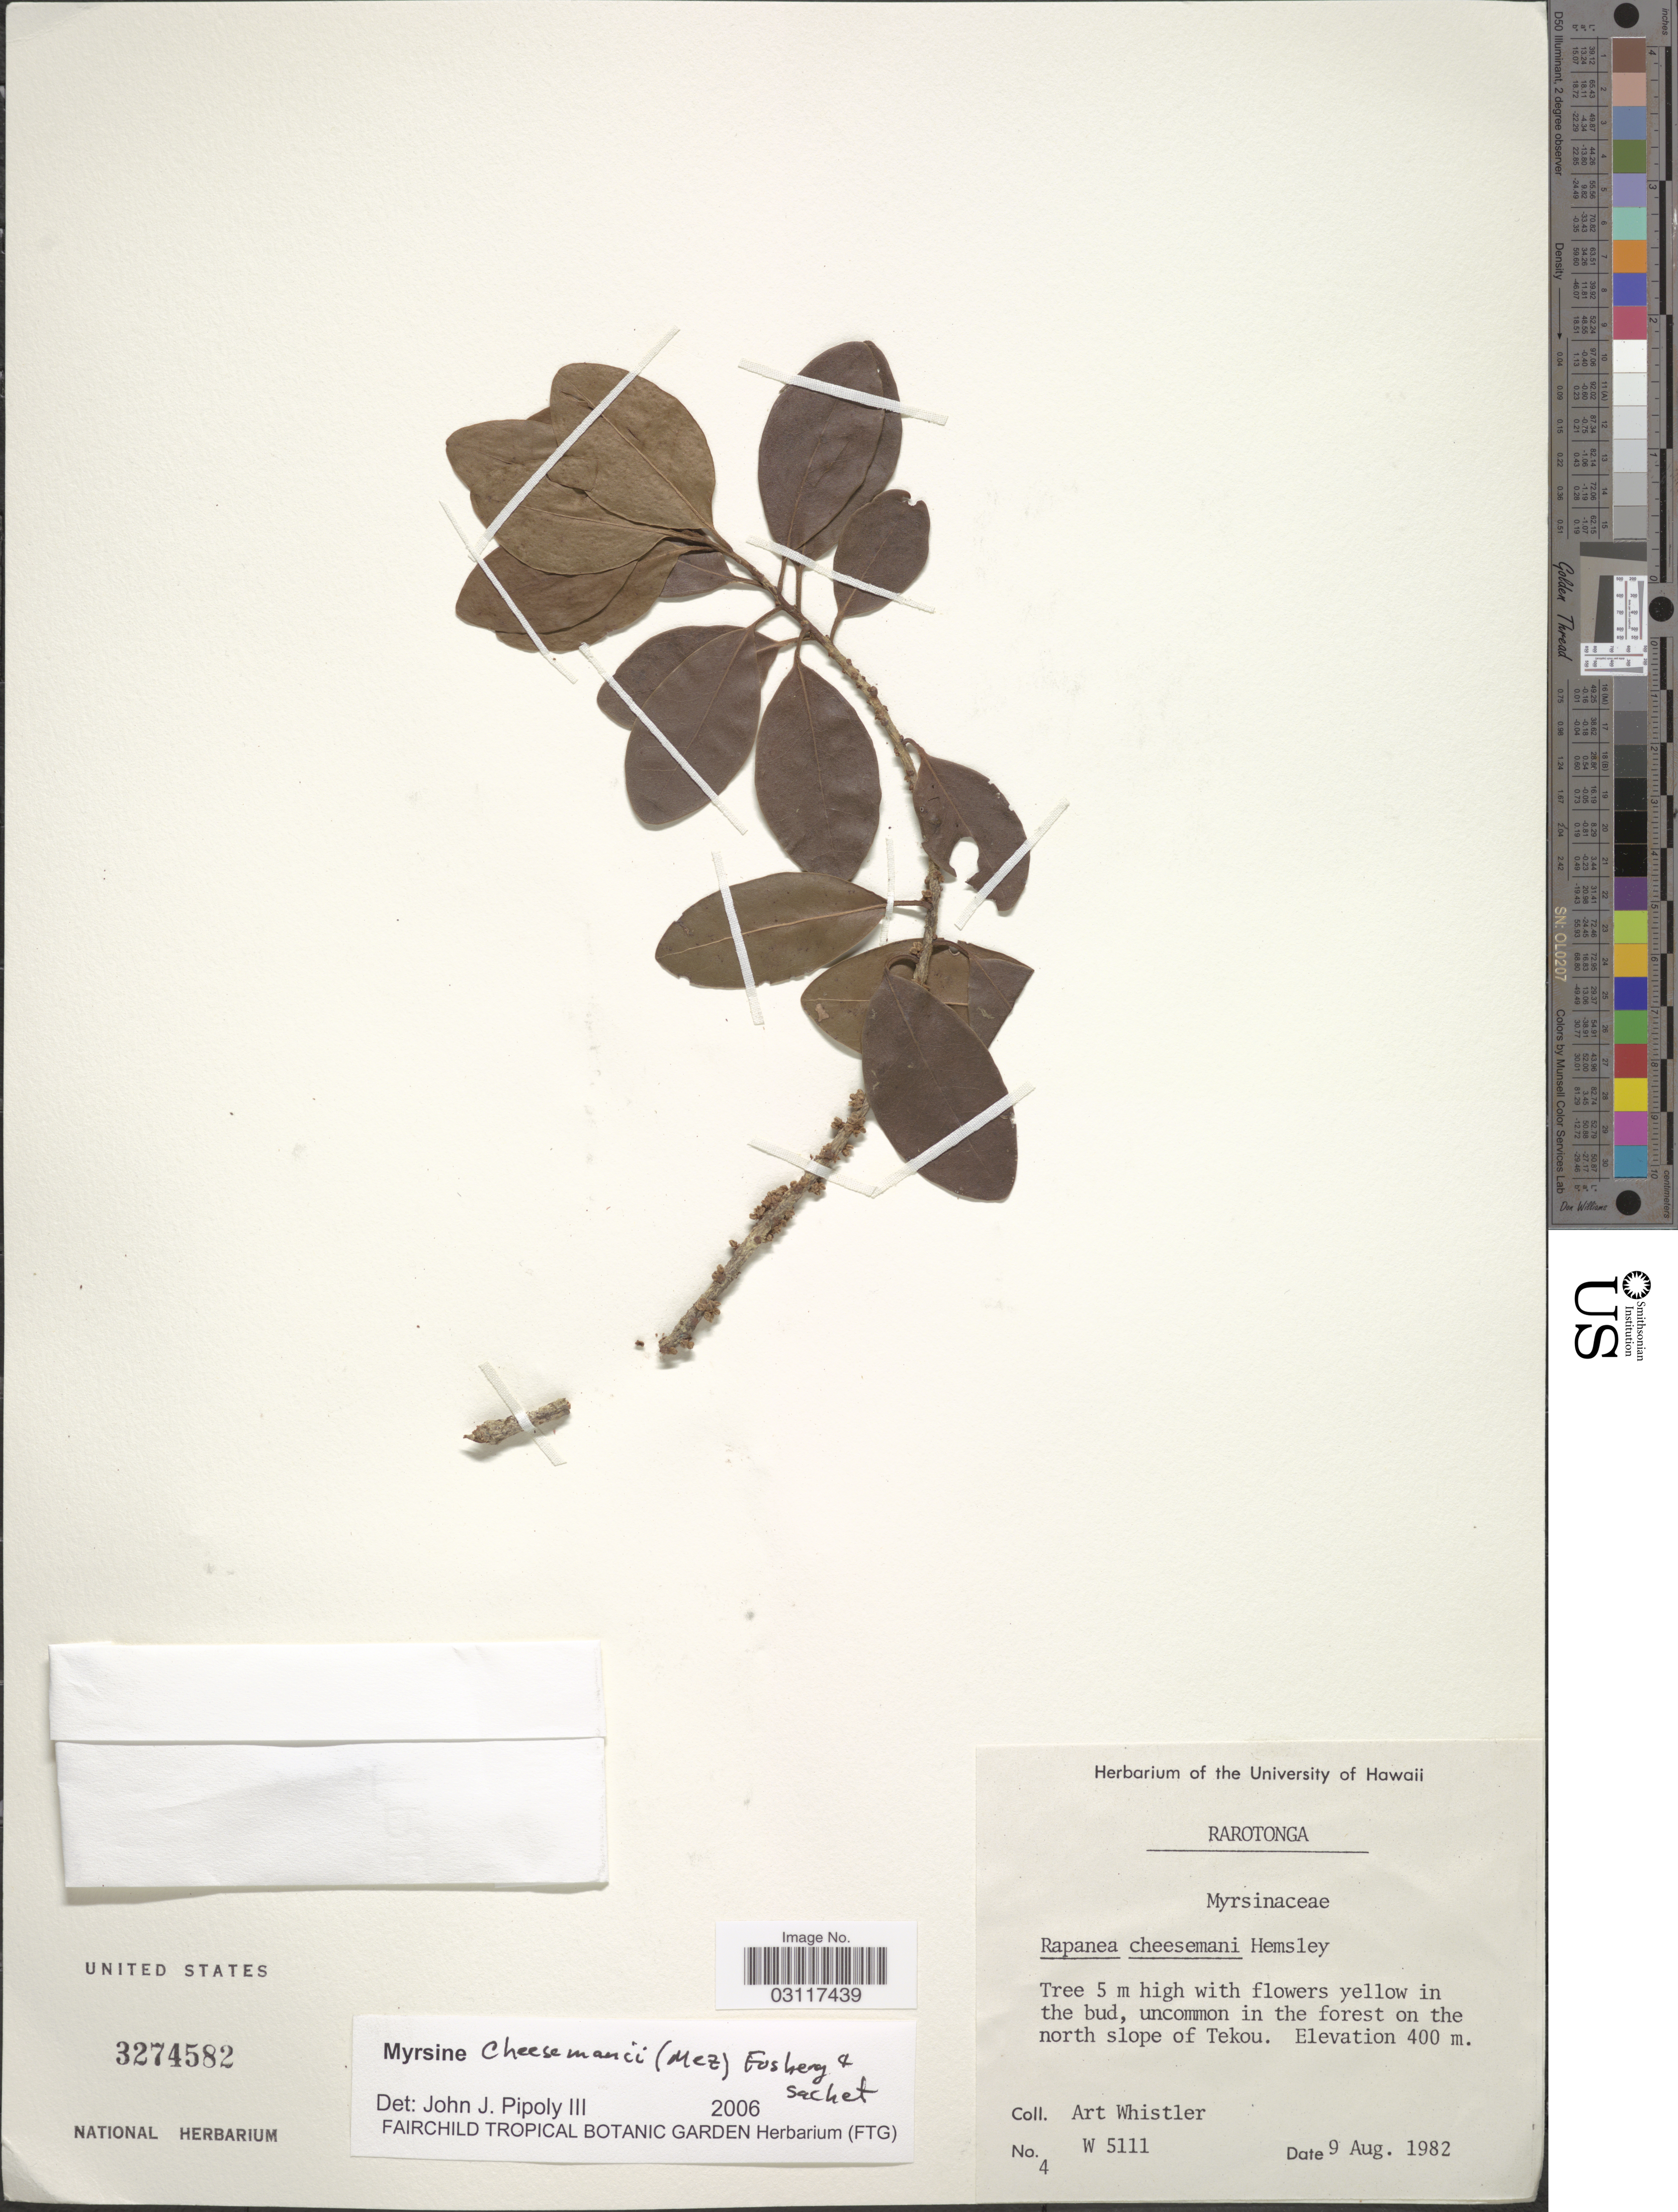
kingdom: Plantae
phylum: Tracheophyta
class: Magnoliopsida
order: Ericales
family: Primulaceae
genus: Myrsine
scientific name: Myrsine cheesemanii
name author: (Hemsl. ex Mez) Fosberg & Sachet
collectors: A. Whistler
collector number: W 5111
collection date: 1982-08-09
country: Cook Islands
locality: Rarotonga, uncommon in the forest on the north slope of Tekou.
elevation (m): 400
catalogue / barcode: US 3274582